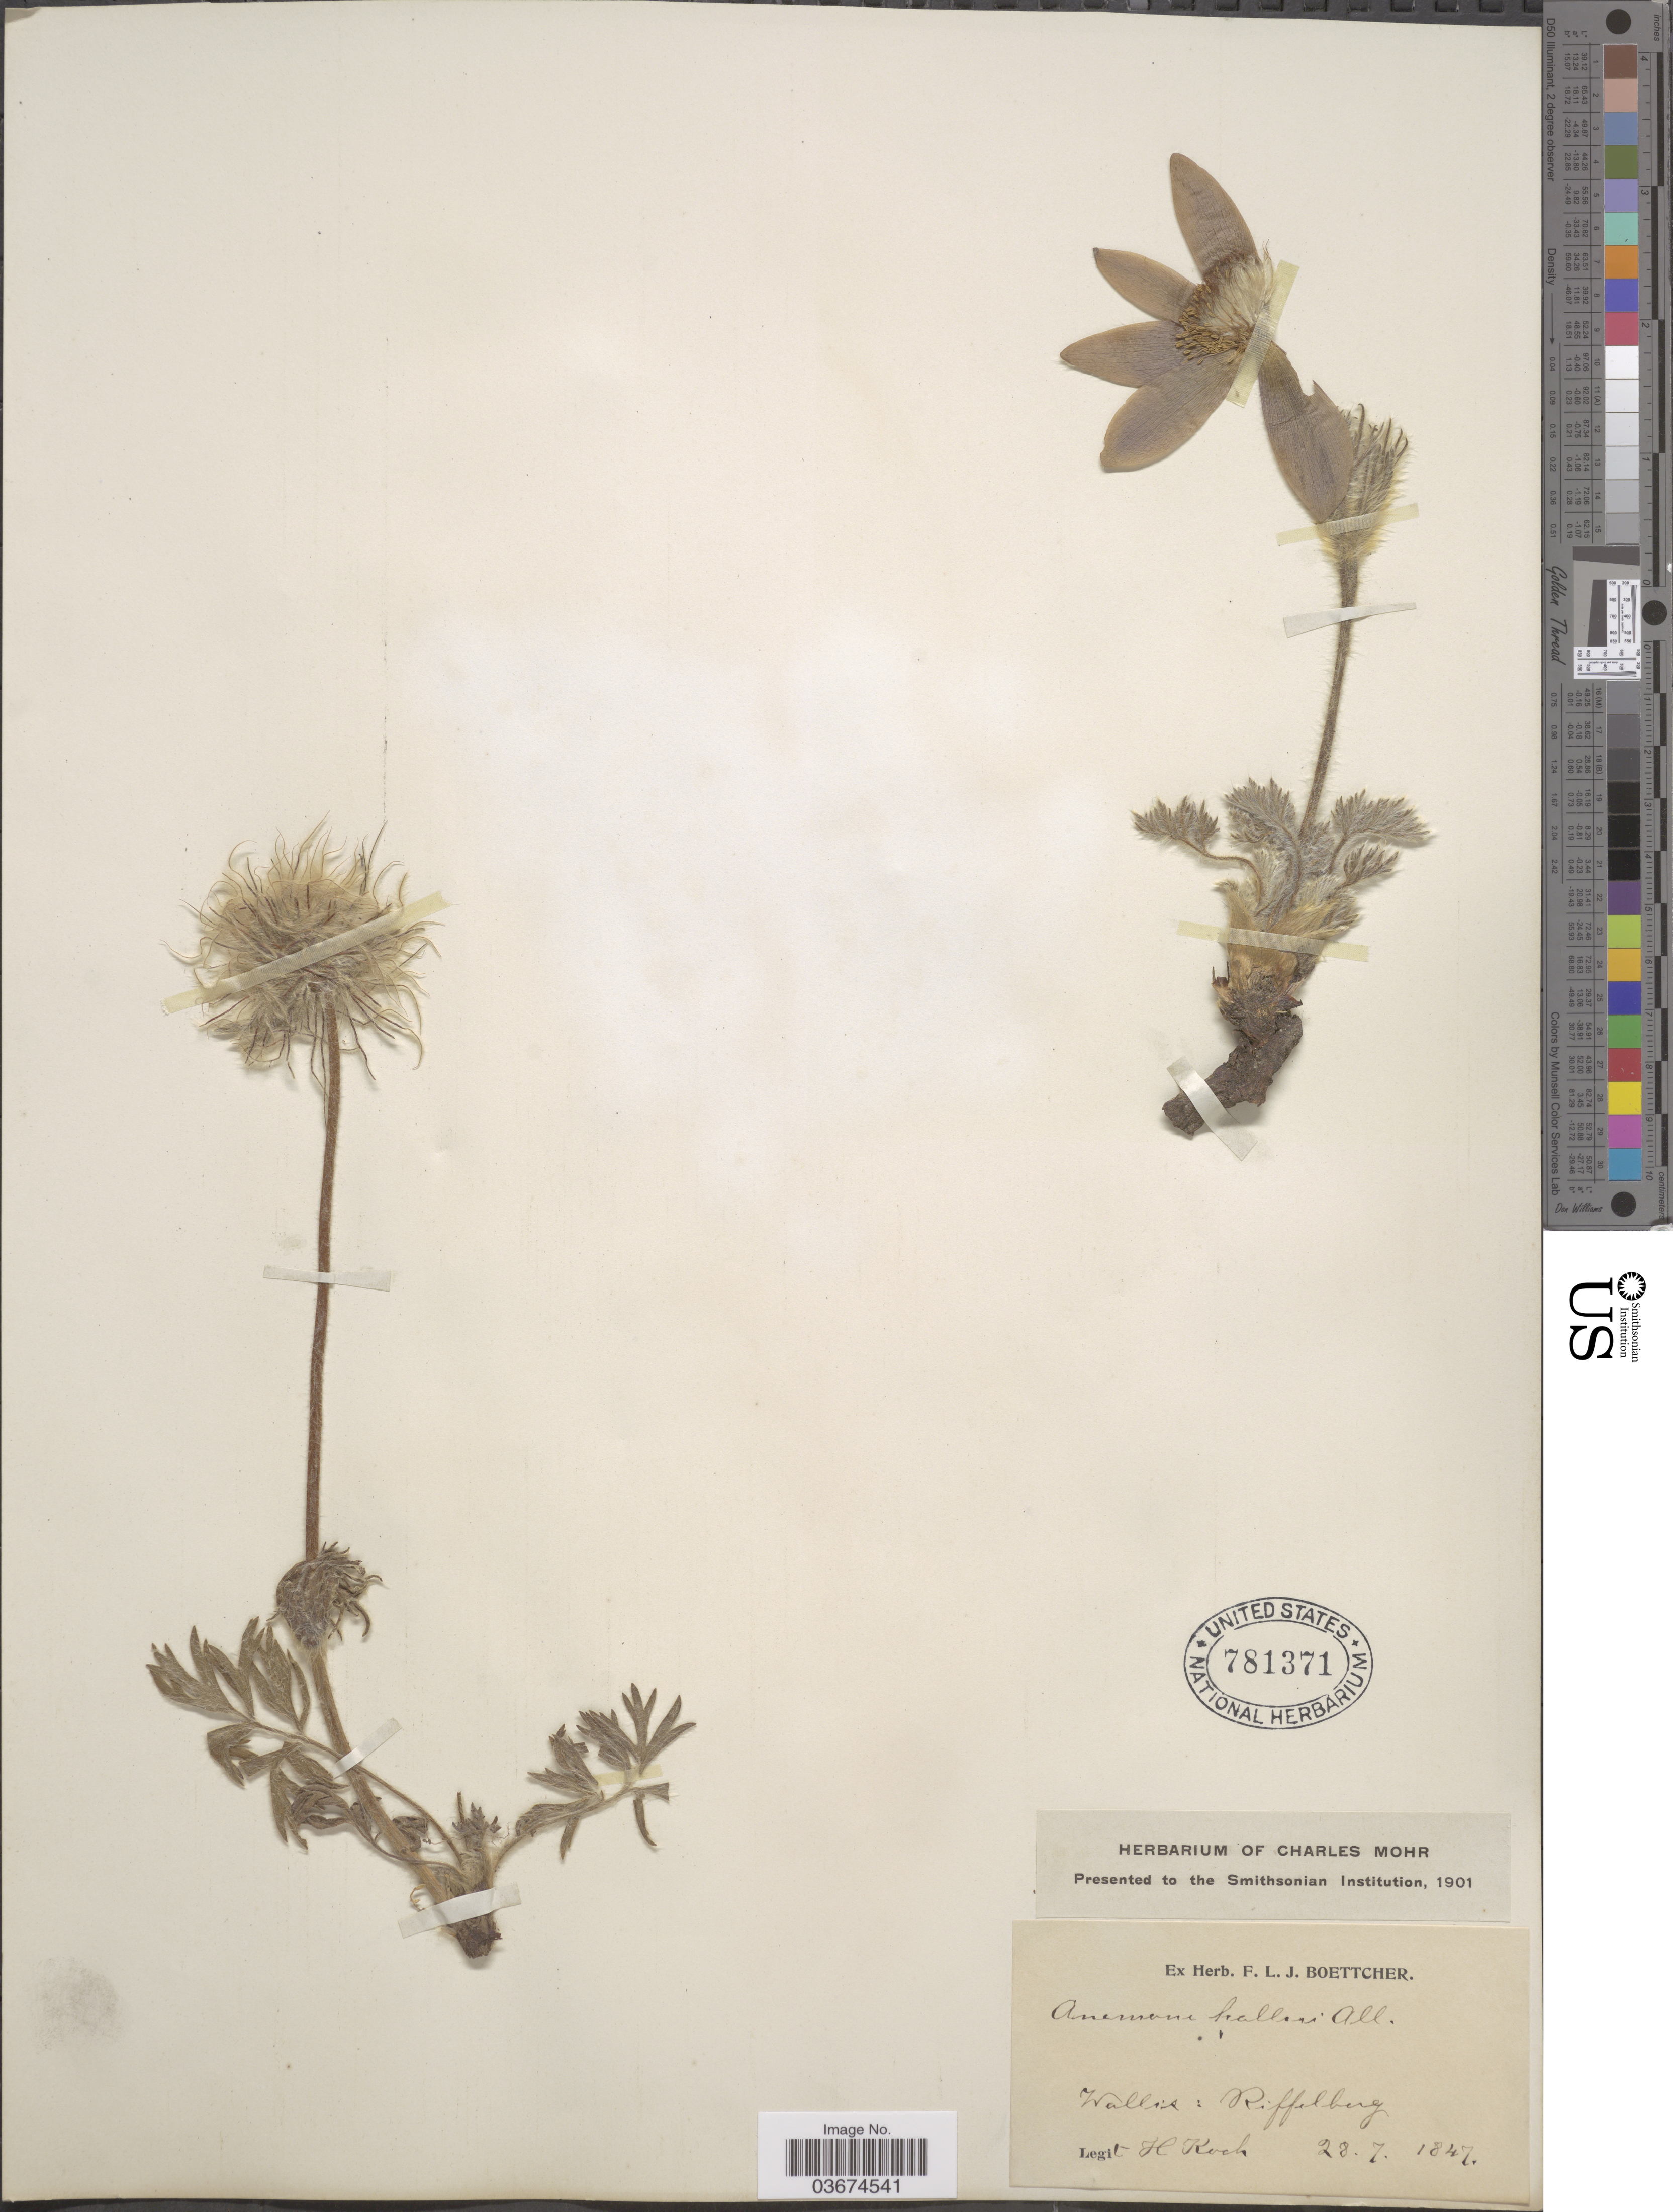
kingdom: Plantae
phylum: Tracheophyta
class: Magnoliopsida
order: Ranunculales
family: Ranunculaceae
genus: Pulsatilla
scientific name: Pulsatilla pratensis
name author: (L.) Mill.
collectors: H. Koch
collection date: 1847-07-28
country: Wallis and Futuna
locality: Wallis: Riffelberg.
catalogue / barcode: US 781371